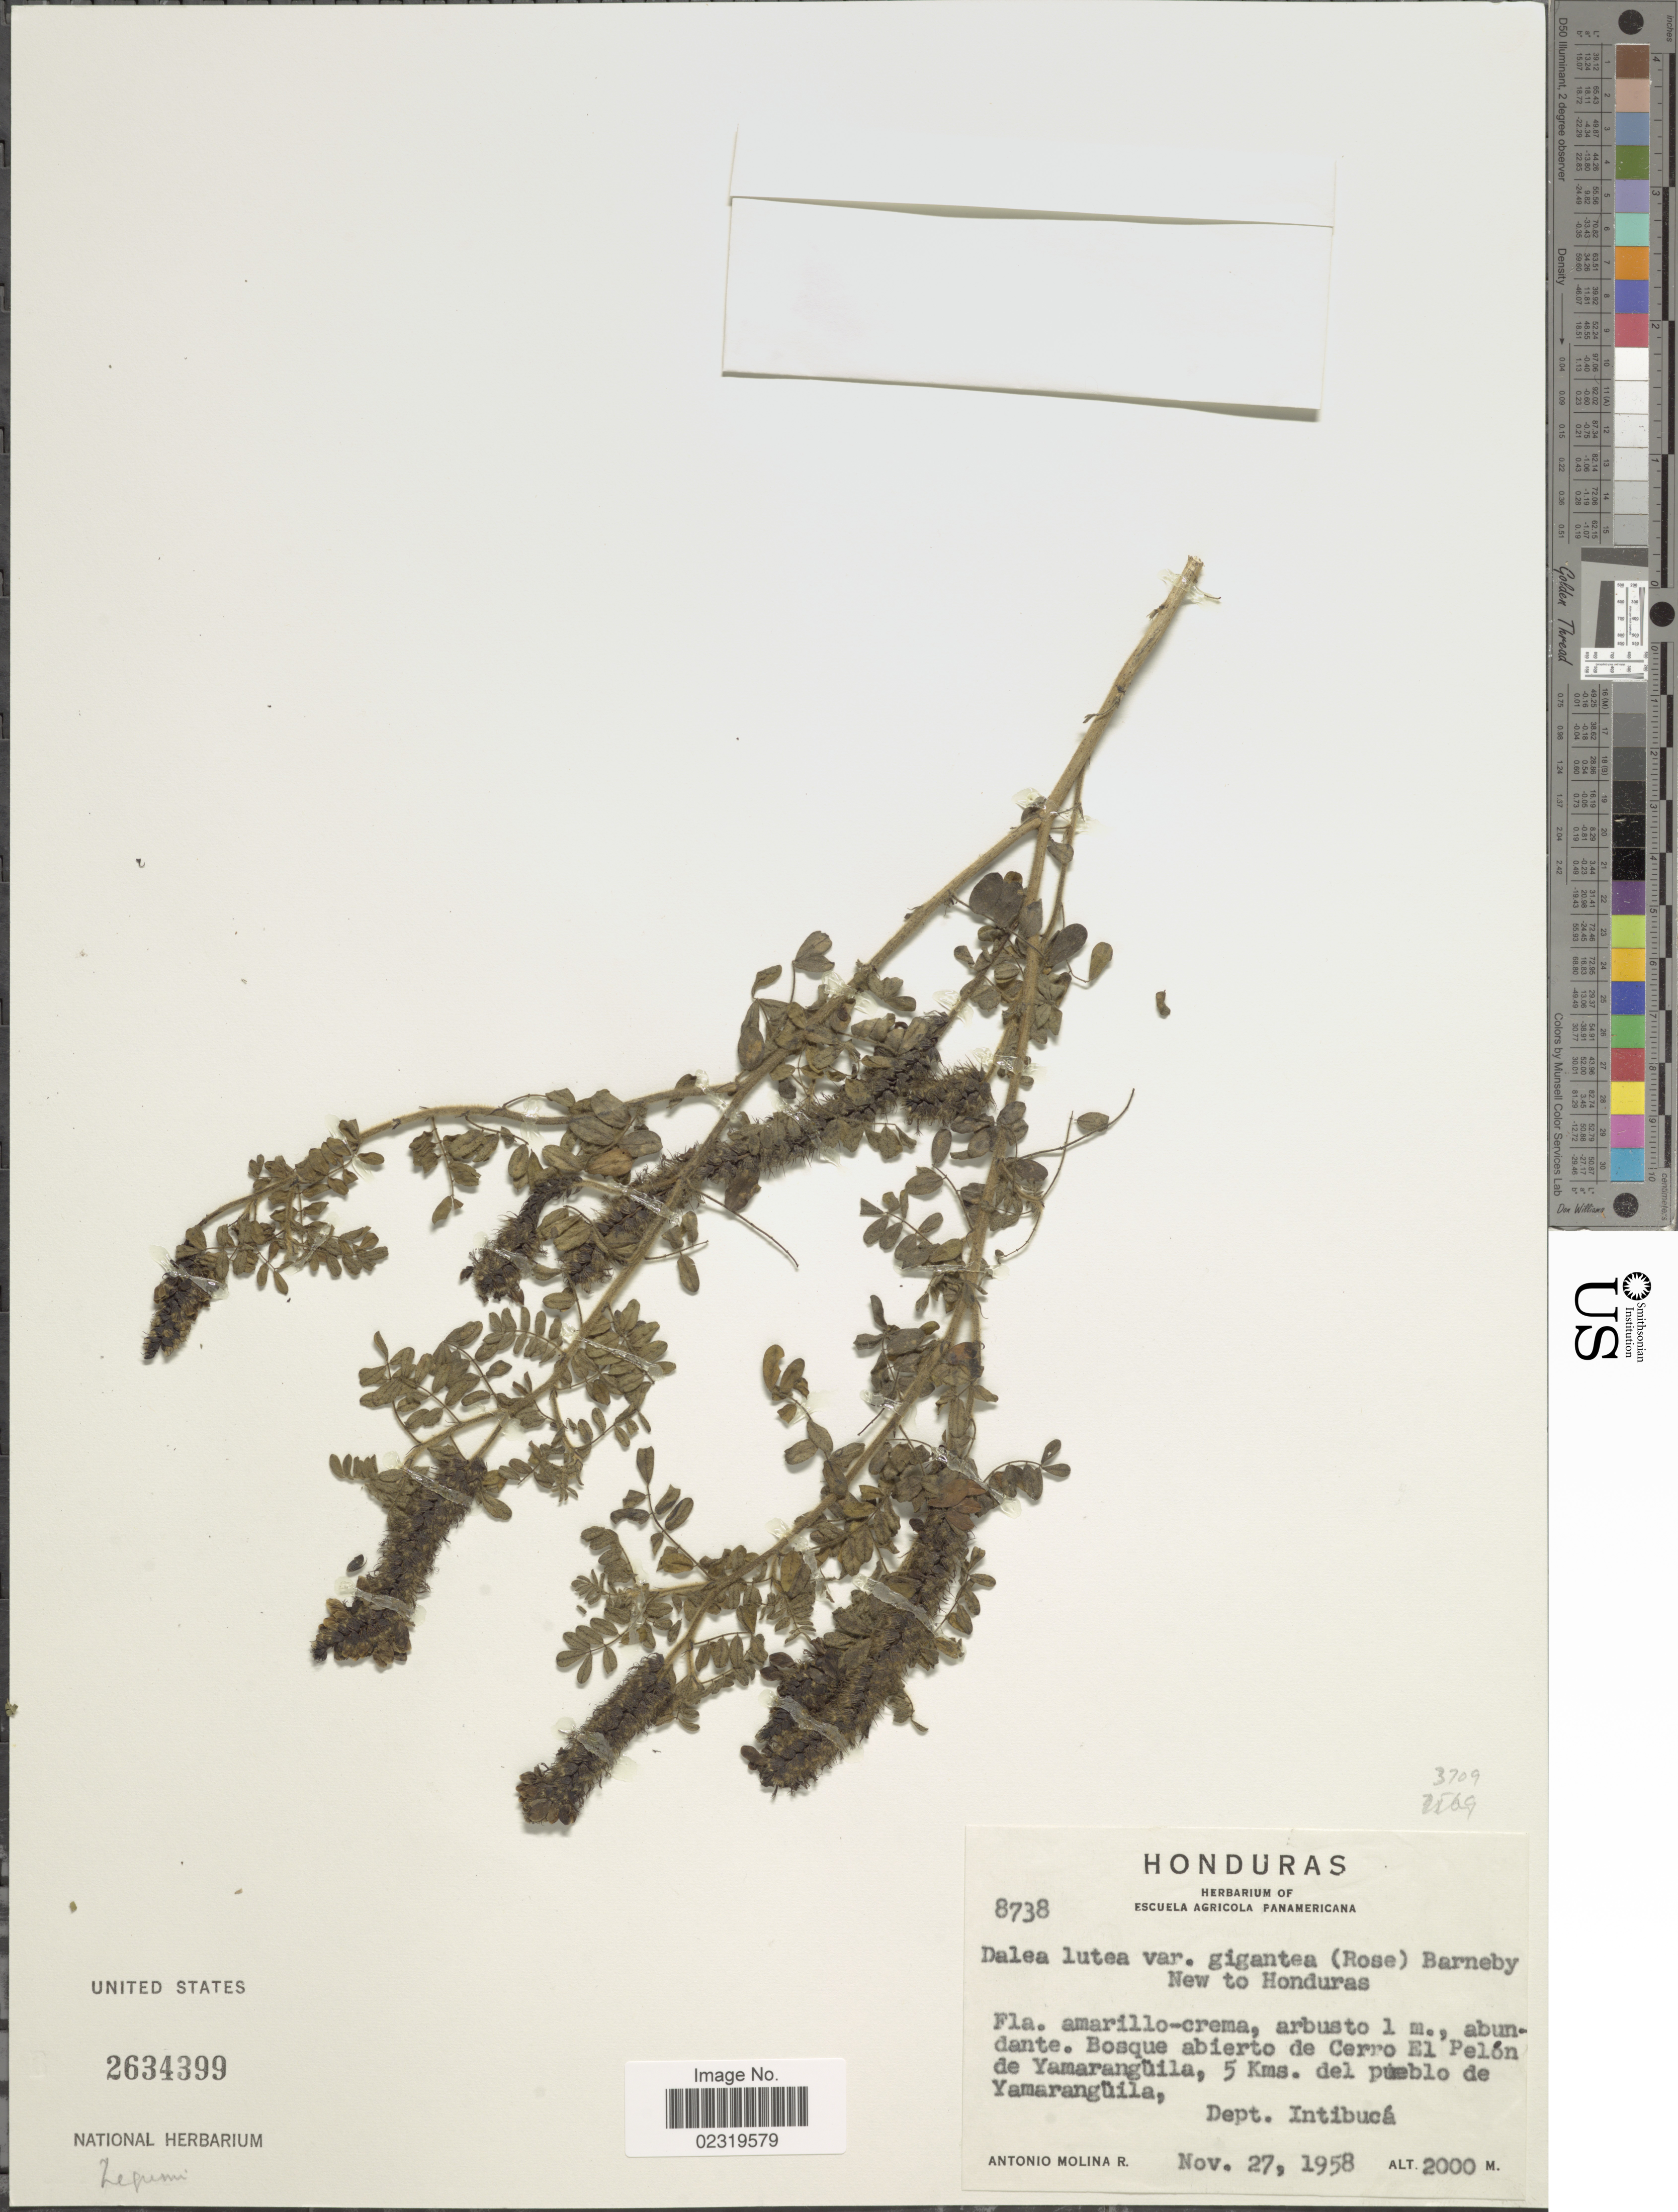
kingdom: Plantae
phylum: Tracheophyta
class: Magnoliopsida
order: Fabales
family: Fabaceae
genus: Dalea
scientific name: Dalea lutea var. gigantea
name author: (Rose) Barneby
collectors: A. Molina R.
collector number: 8738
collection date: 1958-11-27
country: Honduras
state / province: Intibuca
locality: Bosque abierti de Cerro El Pelón de Yamarangüia, 5 Kms del pueblo de Yamarangüila, Dept. Intibucá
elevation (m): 2000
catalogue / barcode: US 2634399